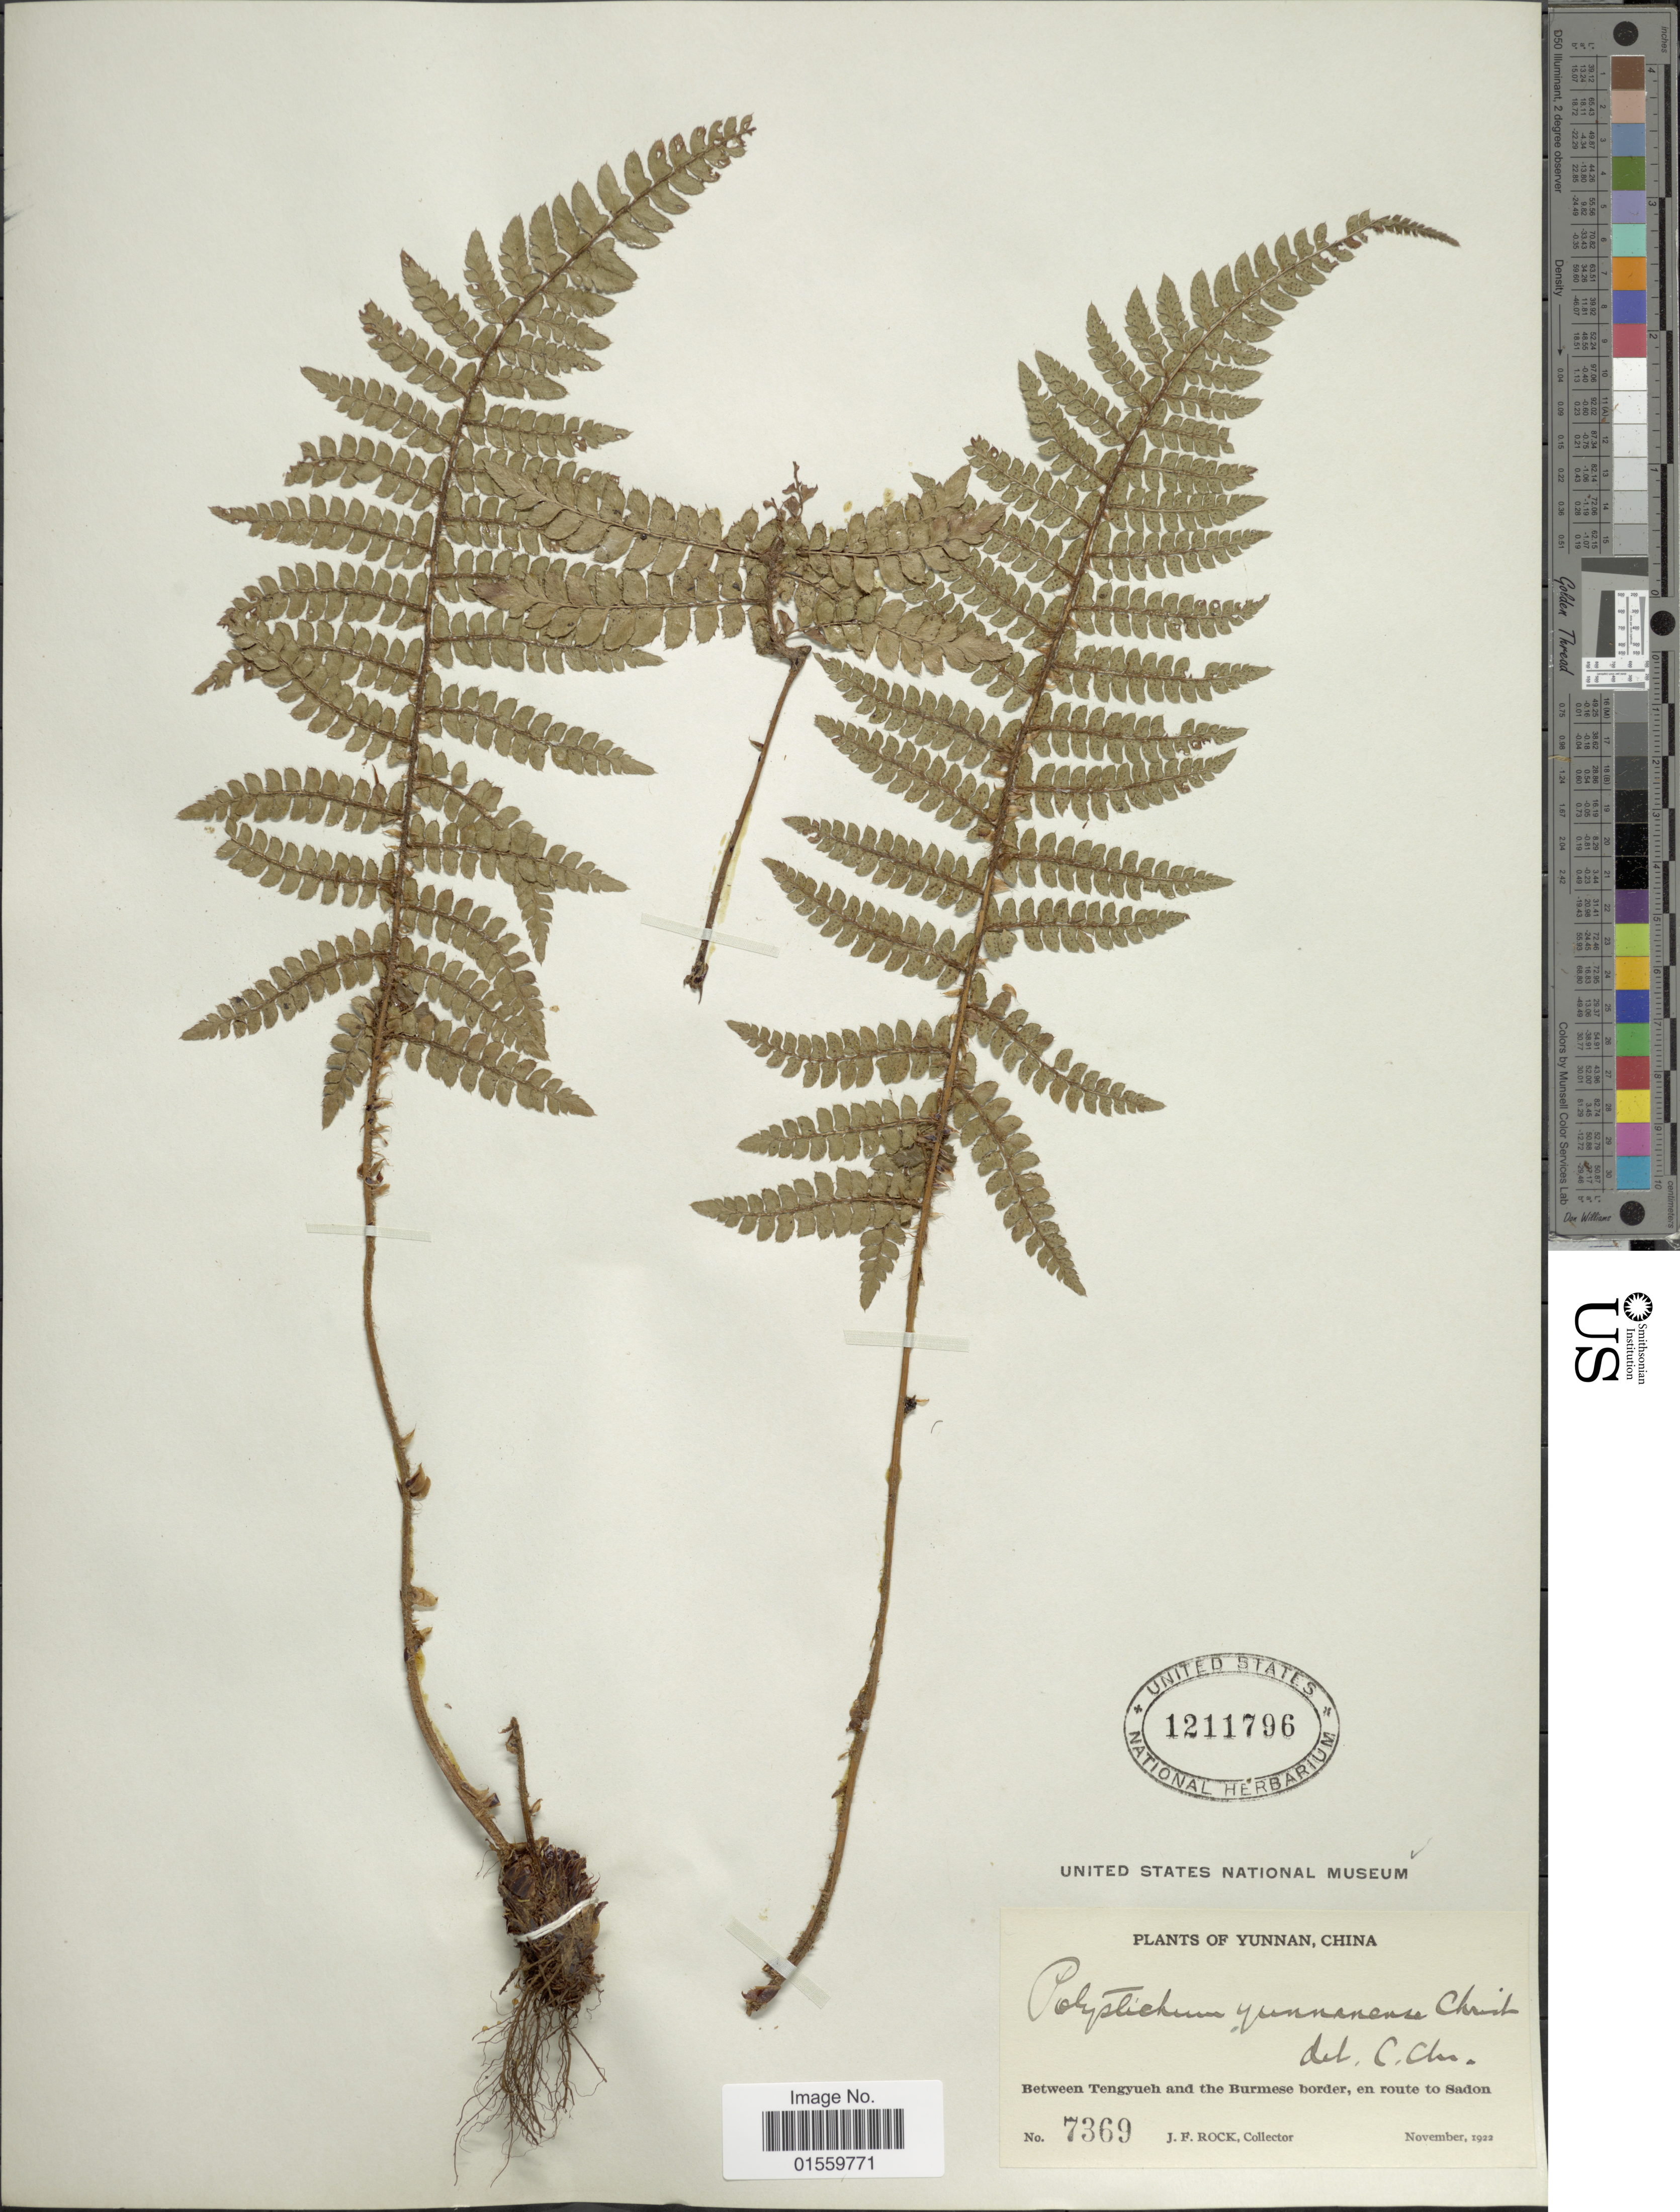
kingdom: Plantae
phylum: Tracheophyta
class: Polypodiopsida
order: Polypodiales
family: Dryopteridaceae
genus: Polystichum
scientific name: Polystichum yunnanense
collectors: J. Rock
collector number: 7369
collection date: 1922-11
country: China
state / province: Yunnan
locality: Between Tengyueh and the Burmese border, en route to Sadon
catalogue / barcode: US 1211796